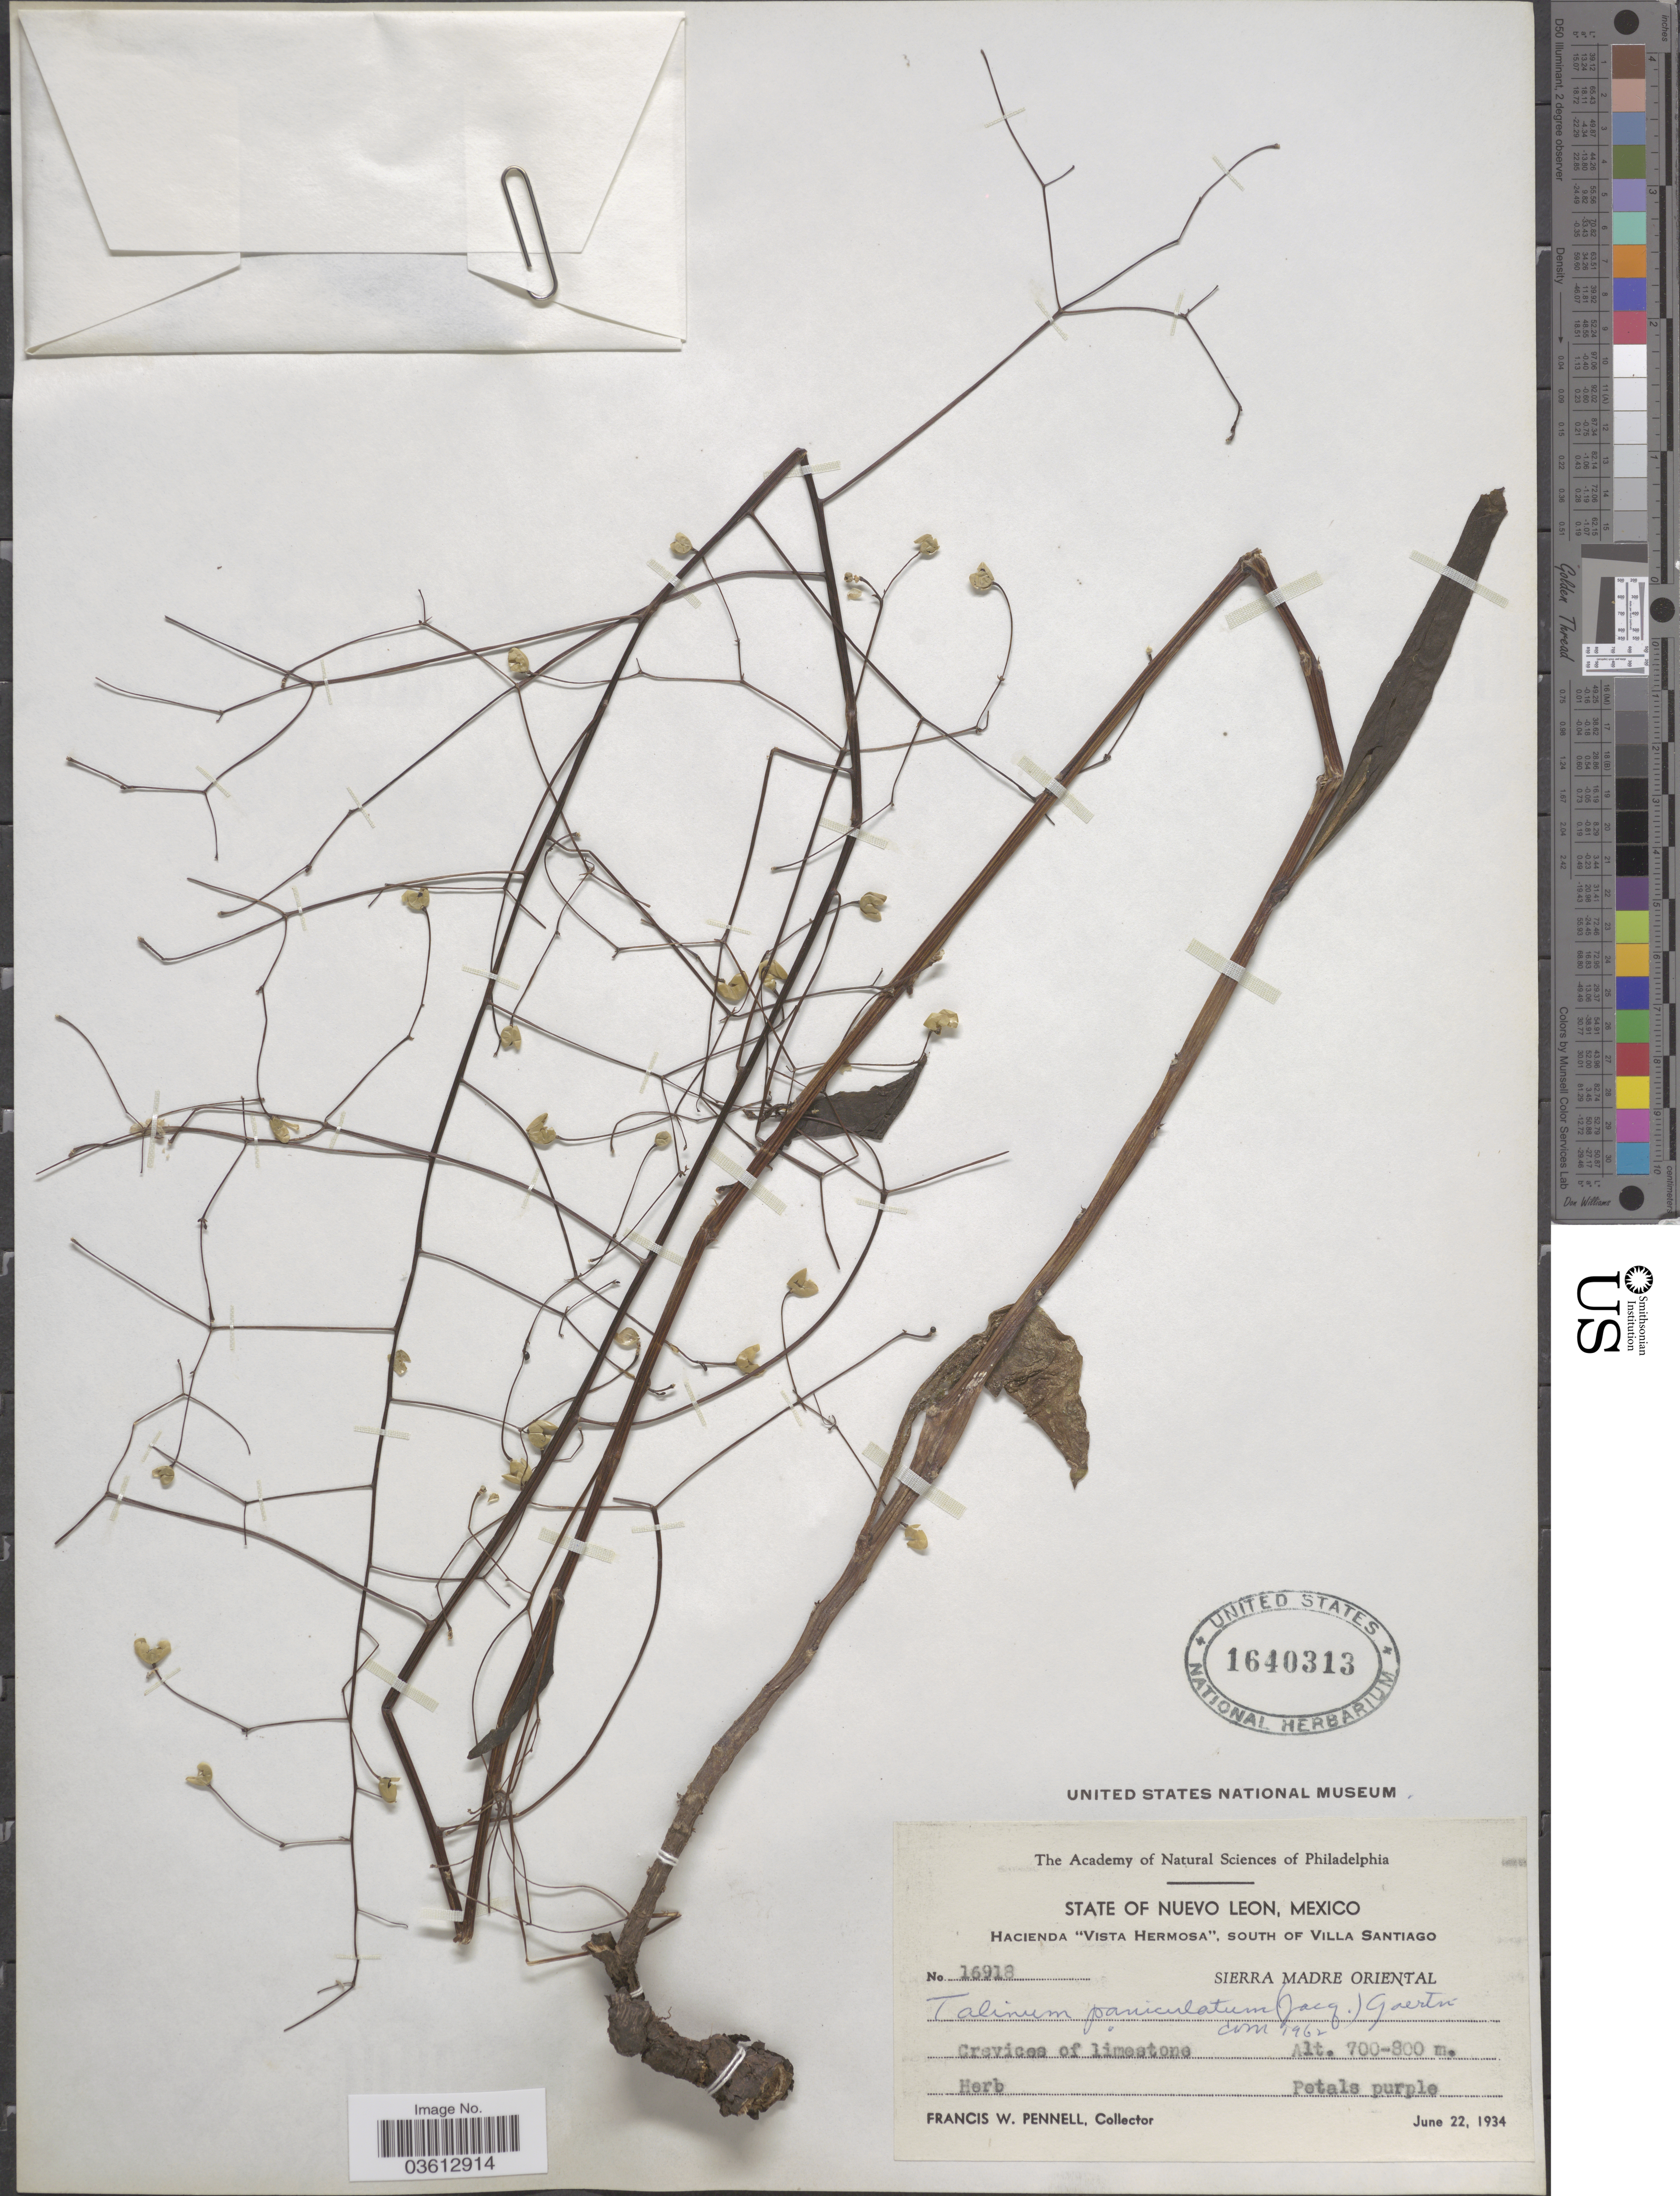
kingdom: Plantae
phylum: Tracheophyta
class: Magnoliopsida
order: Caryophyllales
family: Talinaceae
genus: Talinum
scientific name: Talinum paniculatum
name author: (Jacq.) Gaertn.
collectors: F. W. Pennell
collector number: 16918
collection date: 1934-06-22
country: Mexico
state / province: Nuevo León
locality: Hacienda "Vista Hermosa", south of Villa Santiago. Sierra Madre Oriental.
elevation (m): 700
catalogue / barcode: US 1640313